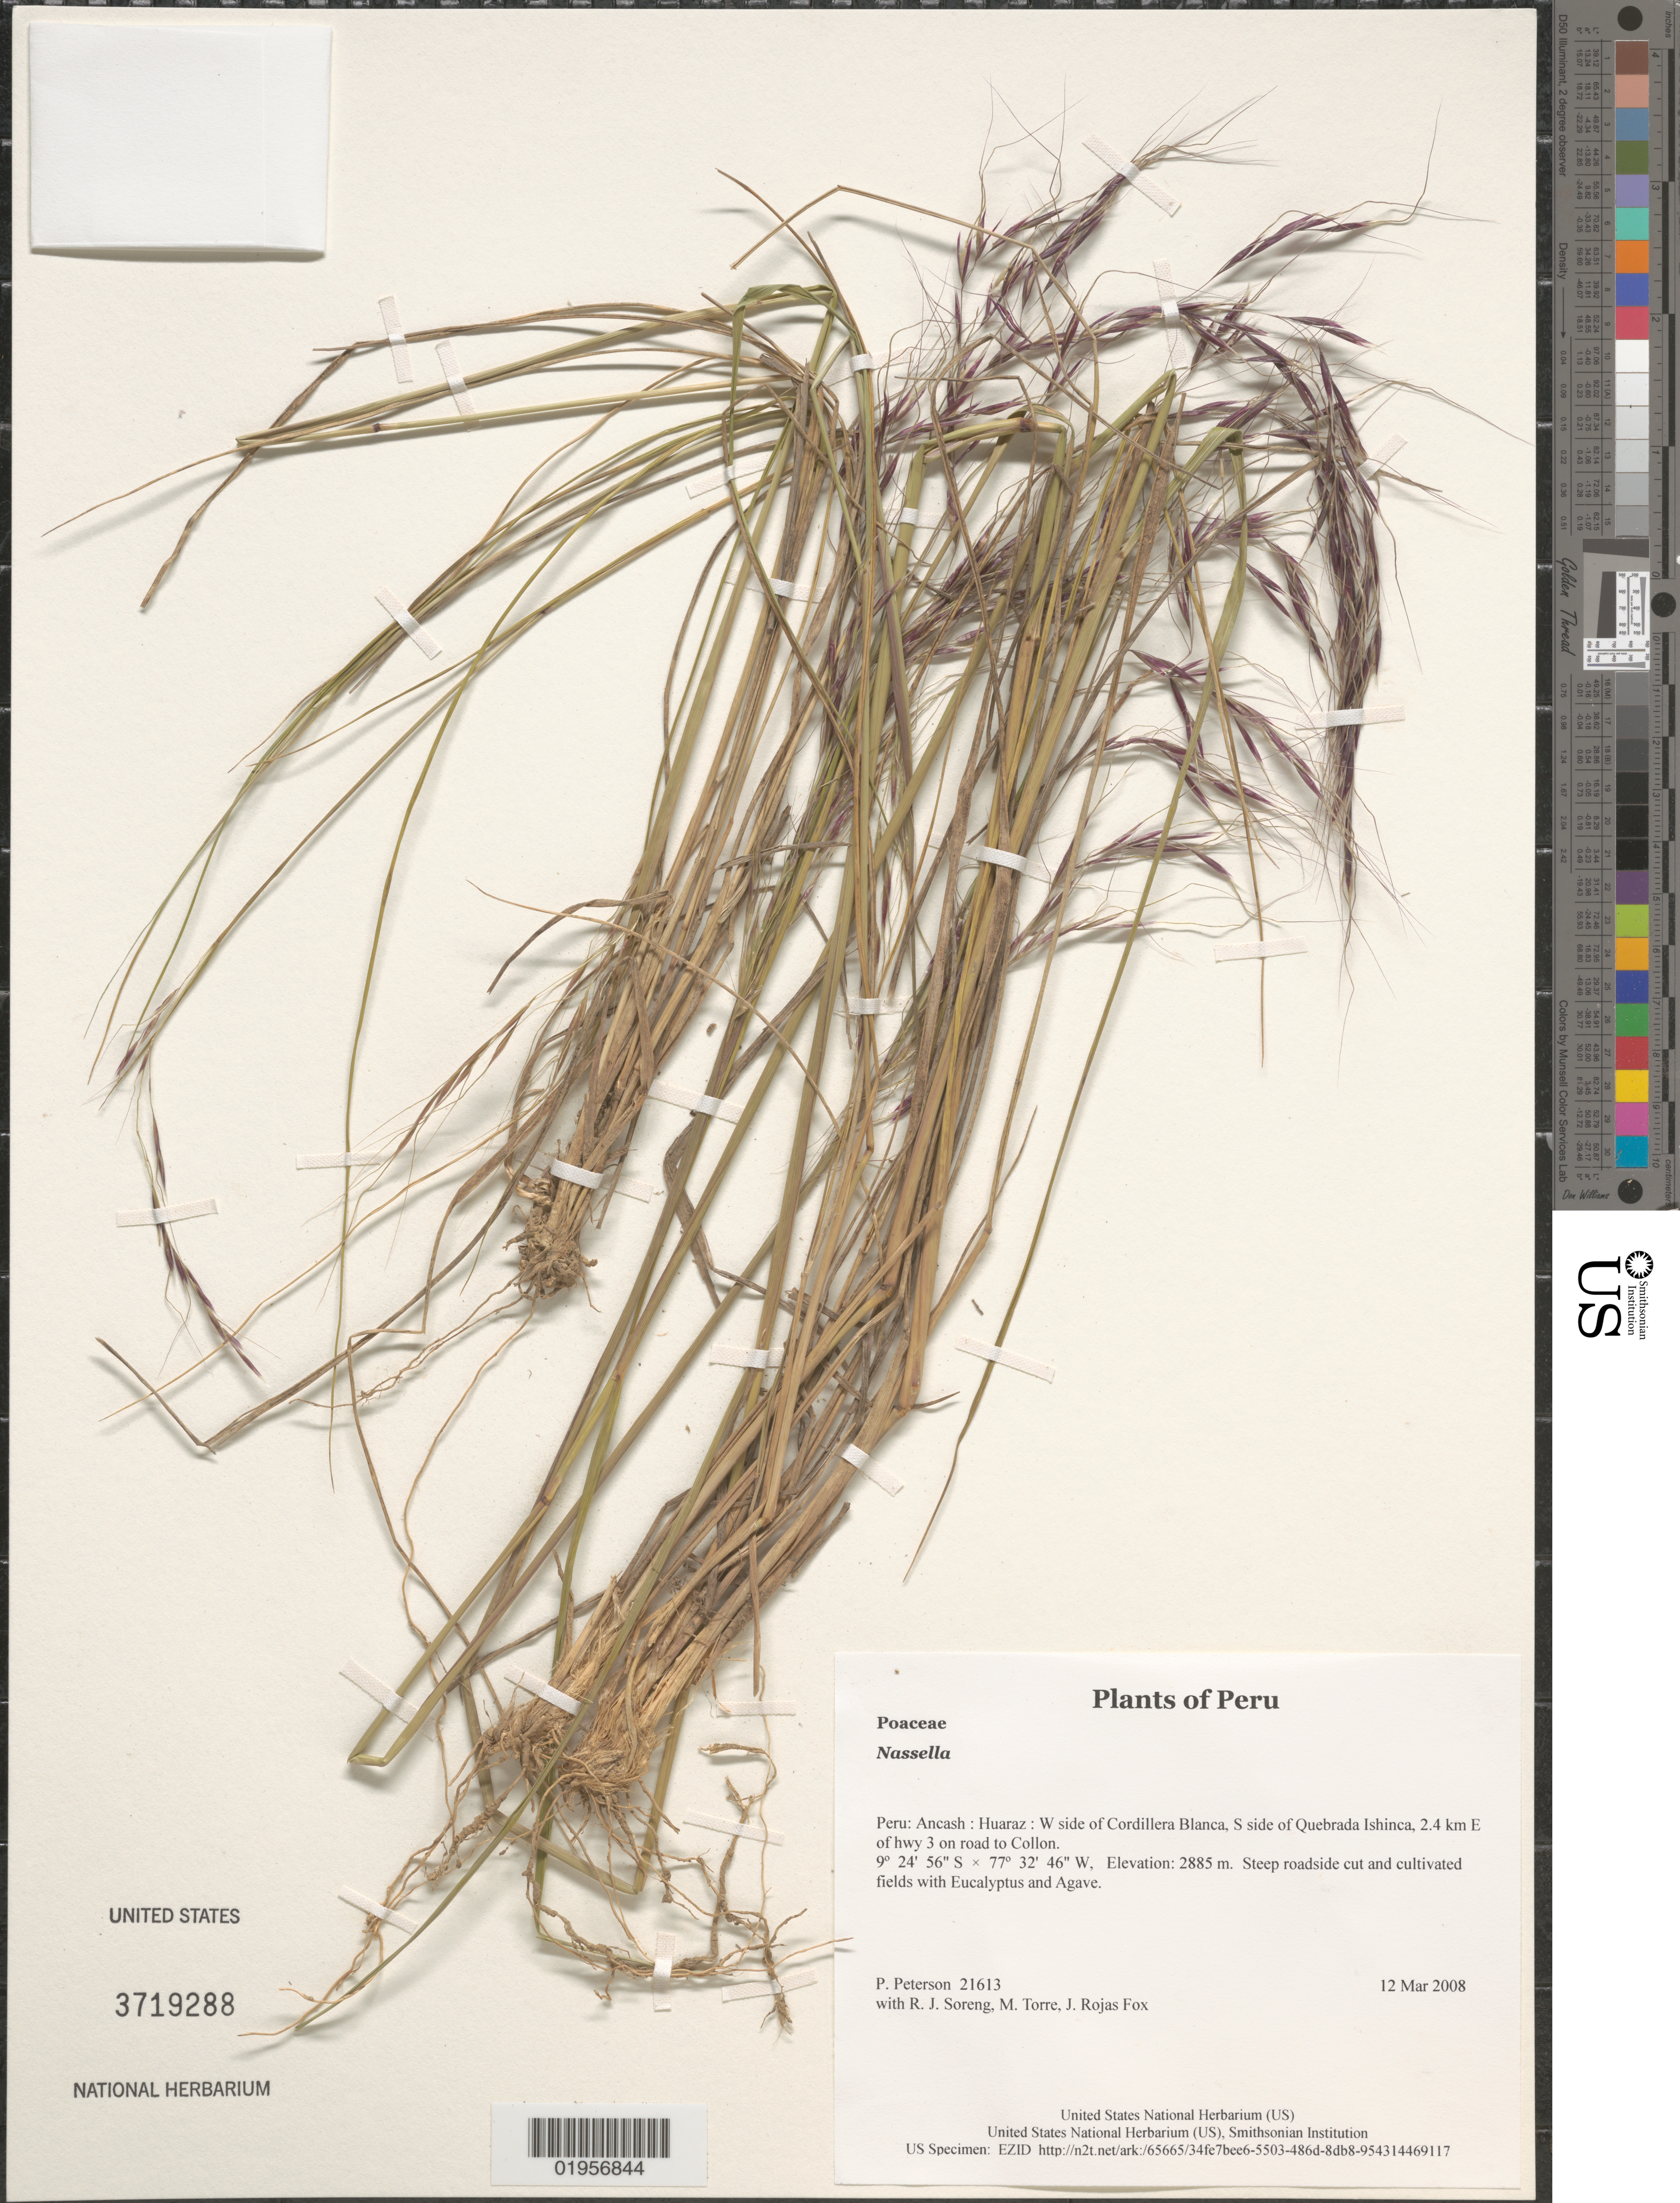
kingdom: Plantae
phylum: Tracheophyta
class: Liliopsida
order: Poales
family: Poaceae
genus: Nassella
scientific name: Nassella sp.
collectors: P. M. Peterson, R. J. Soreng, M. Torre & J. Rojas Fox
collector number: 21613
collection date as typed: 12 Mar 2008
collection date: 2008-03-12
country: Peru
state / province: Ancash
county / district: Huaraz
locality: W side of Cordillera Blanca, S side of Quebrada Ishinca, 2.4 km E of hwy 3 on road to Collon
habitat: Steep roadside cut and cultivated fields with Eucalyptus and Agave.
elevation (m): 2885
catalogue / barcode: US 3719288